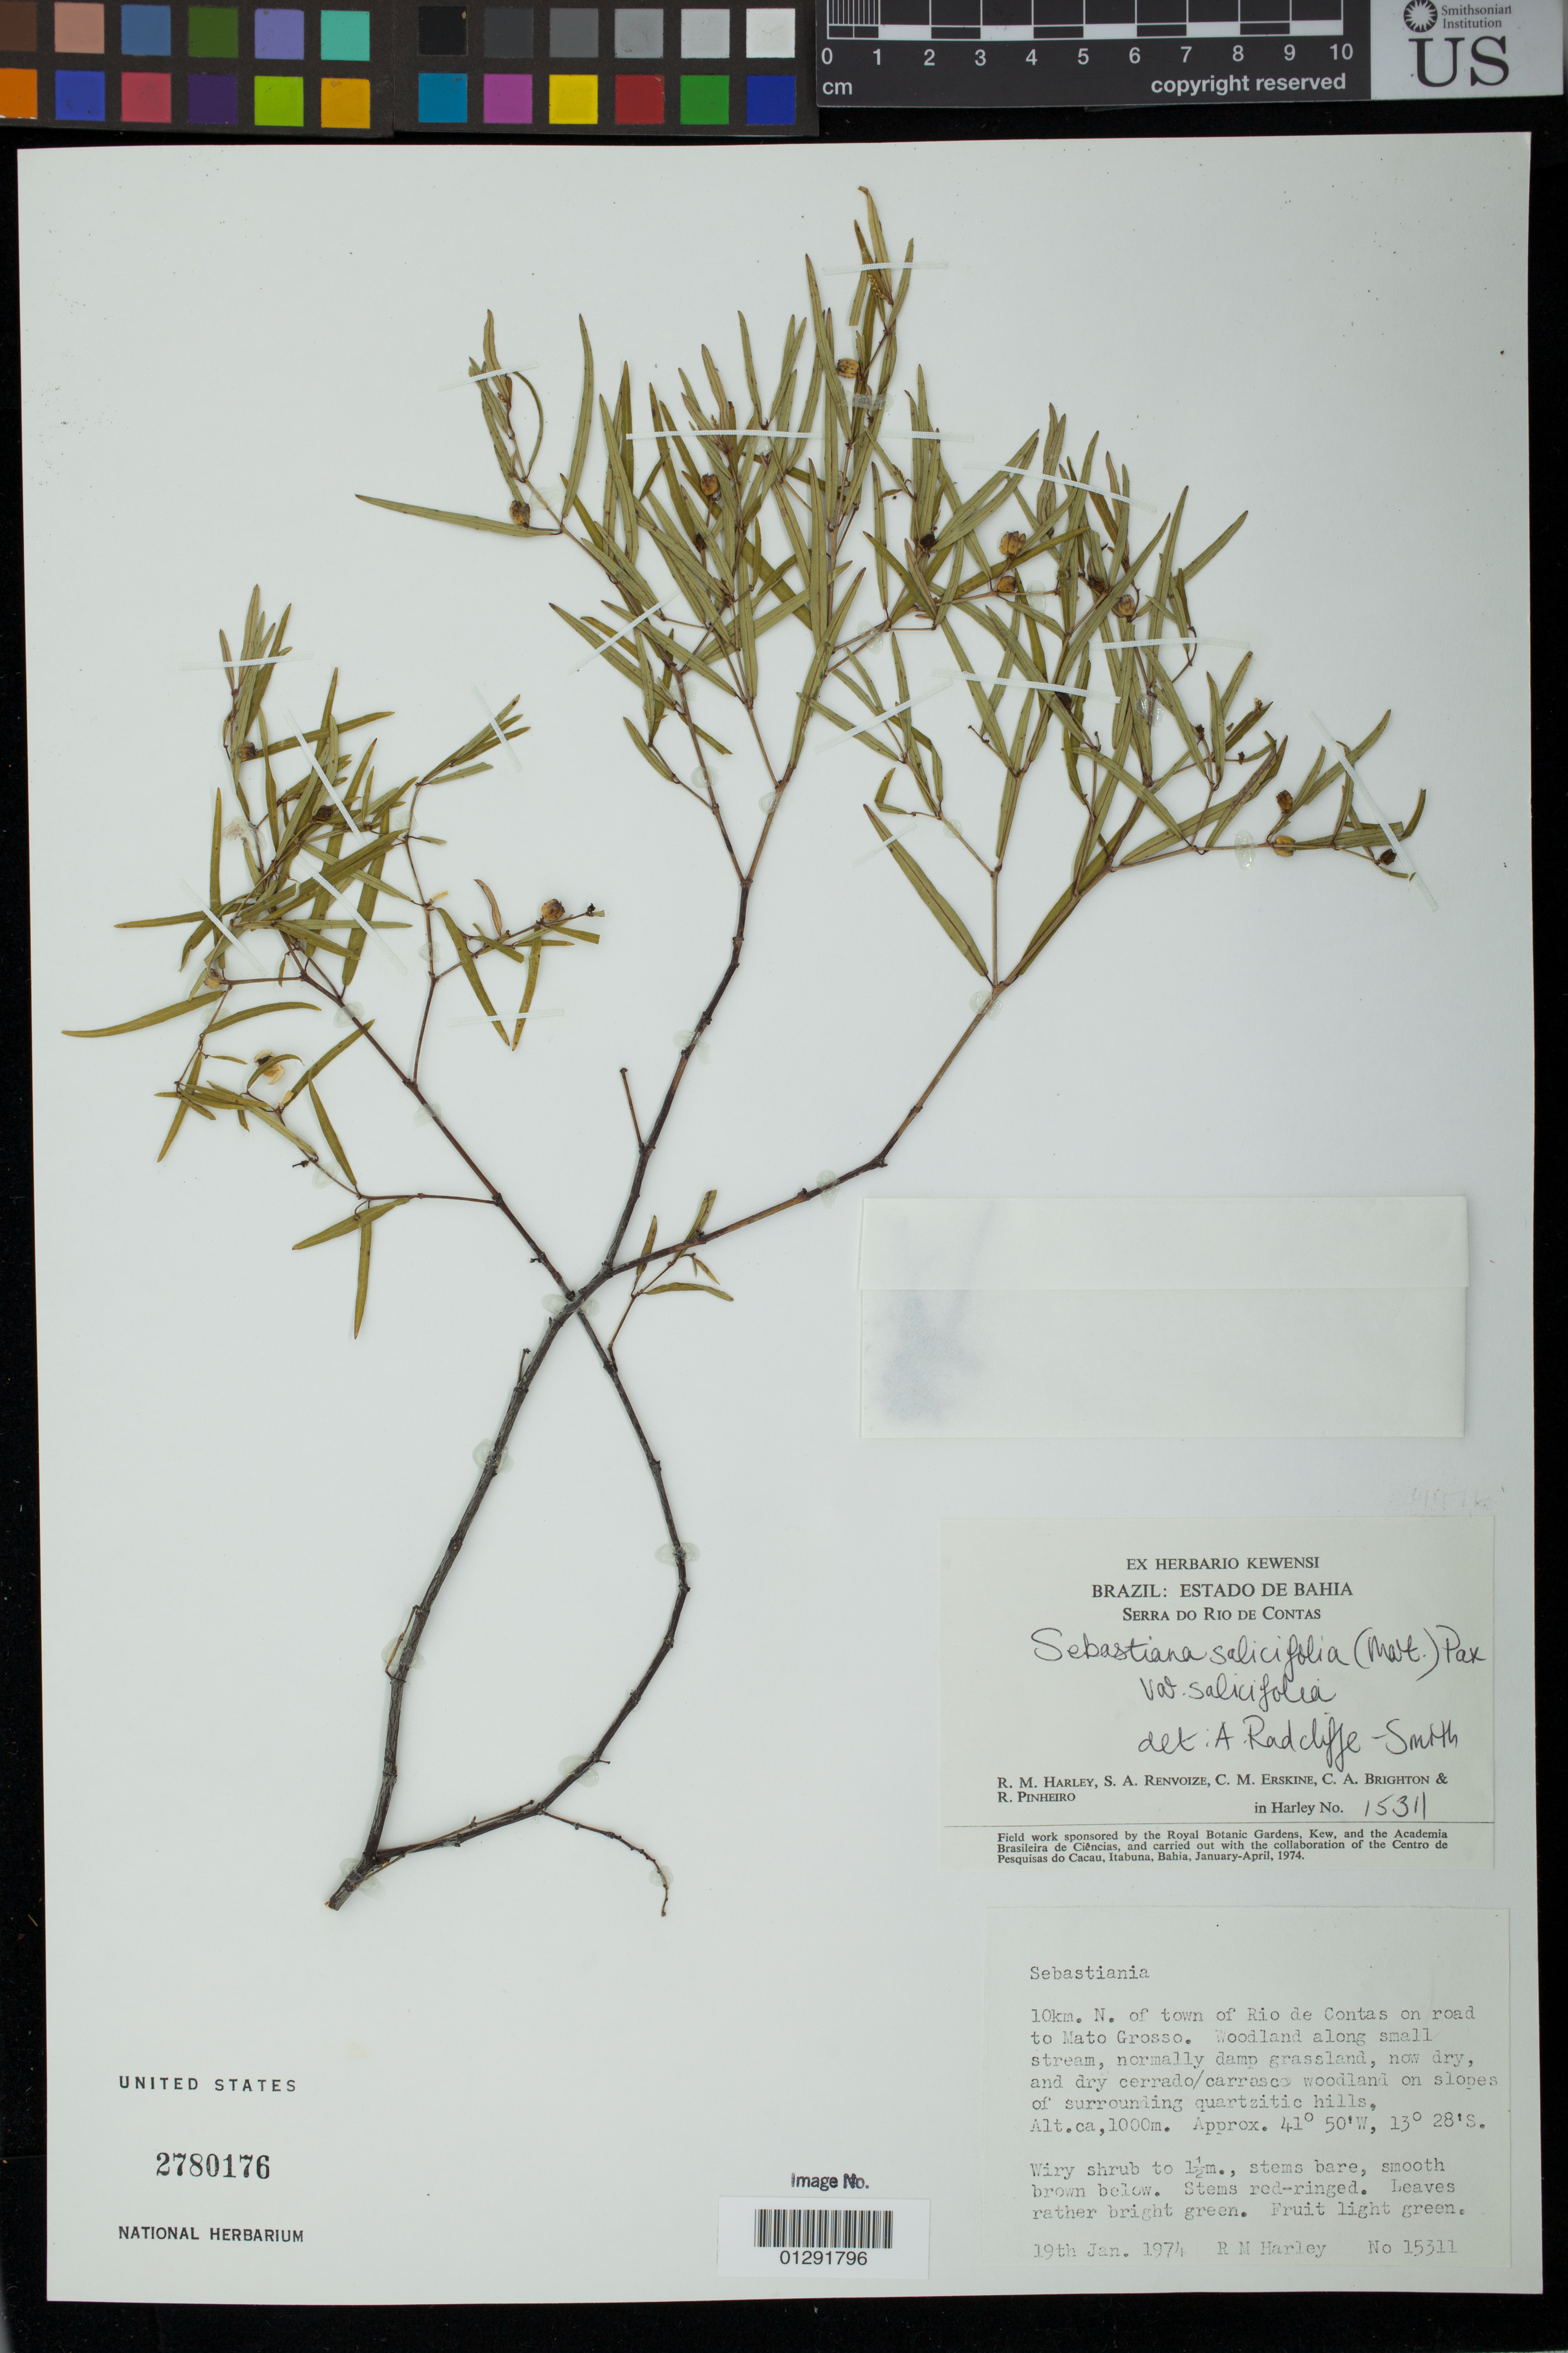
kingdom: Plantae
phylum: Tracheophyta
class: Magnoliopsida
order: Malpighiales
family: Euphorbiaceae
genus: Sebastiania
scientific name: Sebastiania salicifolia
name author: (Mart.) Pax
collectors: R. M. Harley, S. A. Renvoize, C. Erskine & C. Brighton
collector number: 15311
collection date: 1974-01-19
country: Brazil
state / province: Bahia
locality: Sebastiana. 10 km. N. of Riode Contas on road to Mato Grosso.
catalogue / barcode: US 2780176